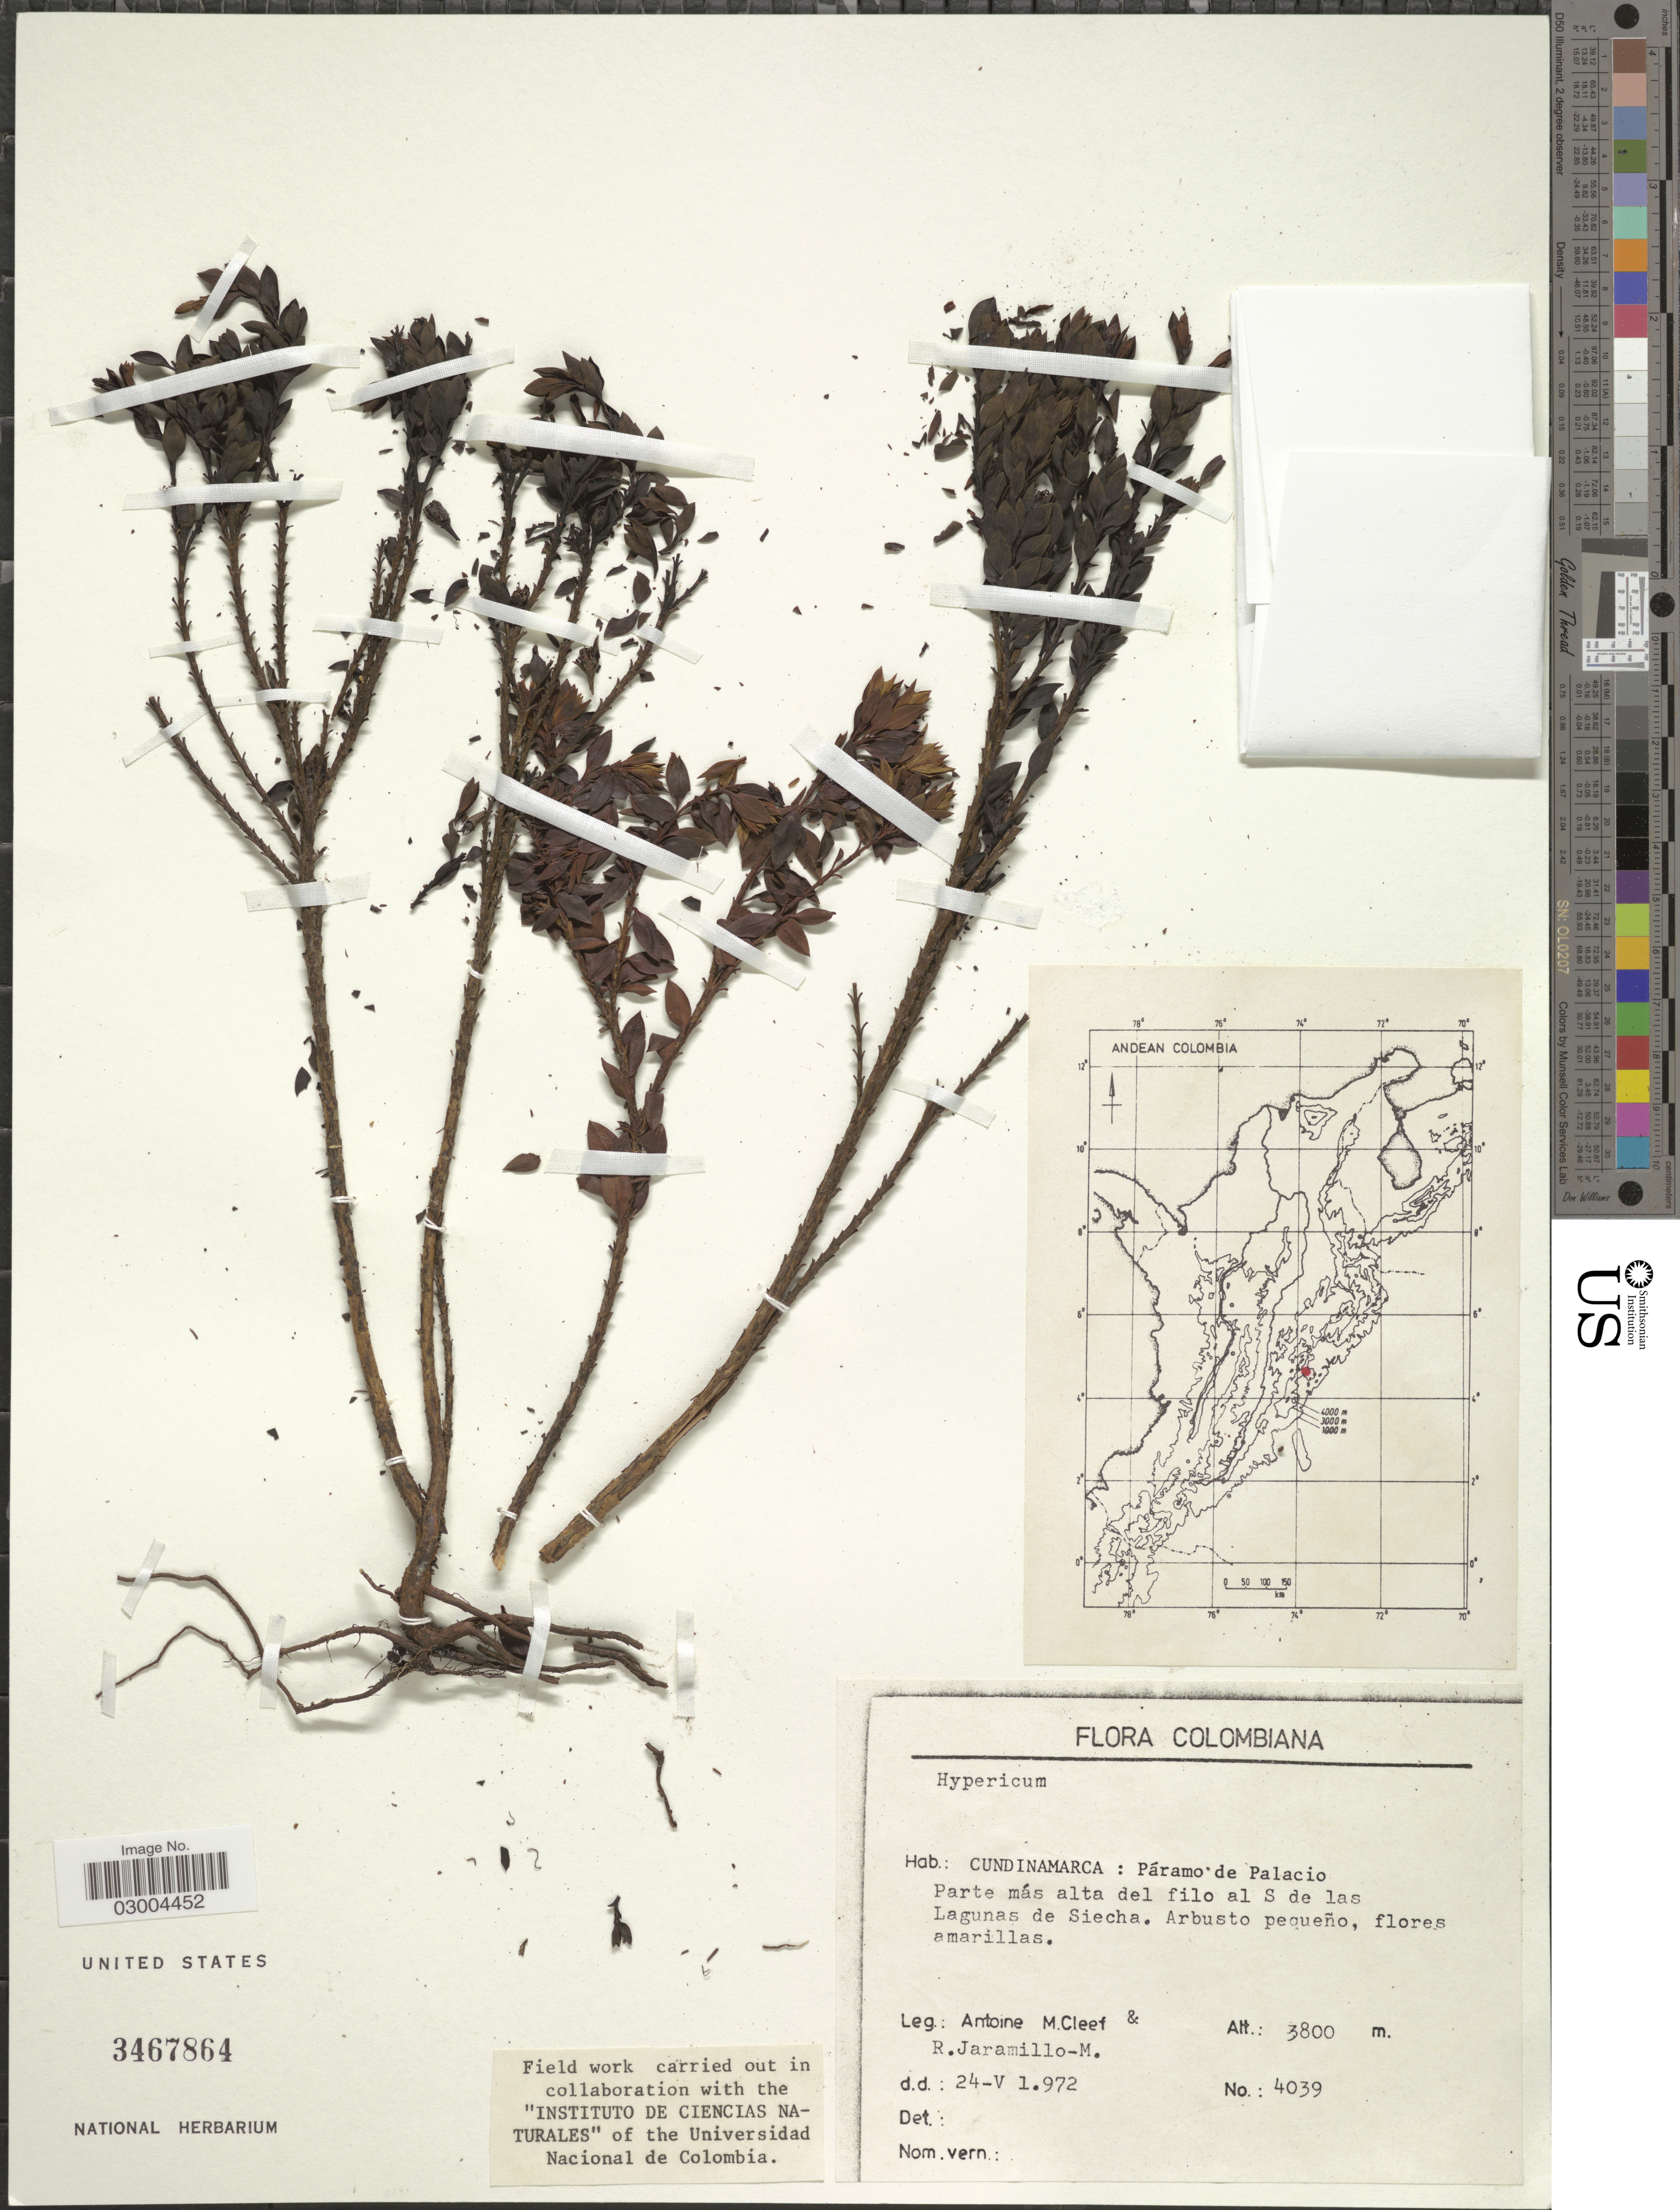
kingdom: Plantae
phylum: Tracheophyta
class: Magnoliopsida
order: Malpighiales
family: Hypericaceae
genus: Hypericum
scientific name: Hypericum sp.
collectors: A. M. Cleef & R. Jaramillo M.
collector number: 4039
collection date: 1972-05-24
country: Colombia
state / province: Cundinamarca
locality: Páramo de Palacio. Parte más alta del filo al S de las Lagunas de Siecha.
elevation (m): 3800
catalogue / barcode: US 3467864